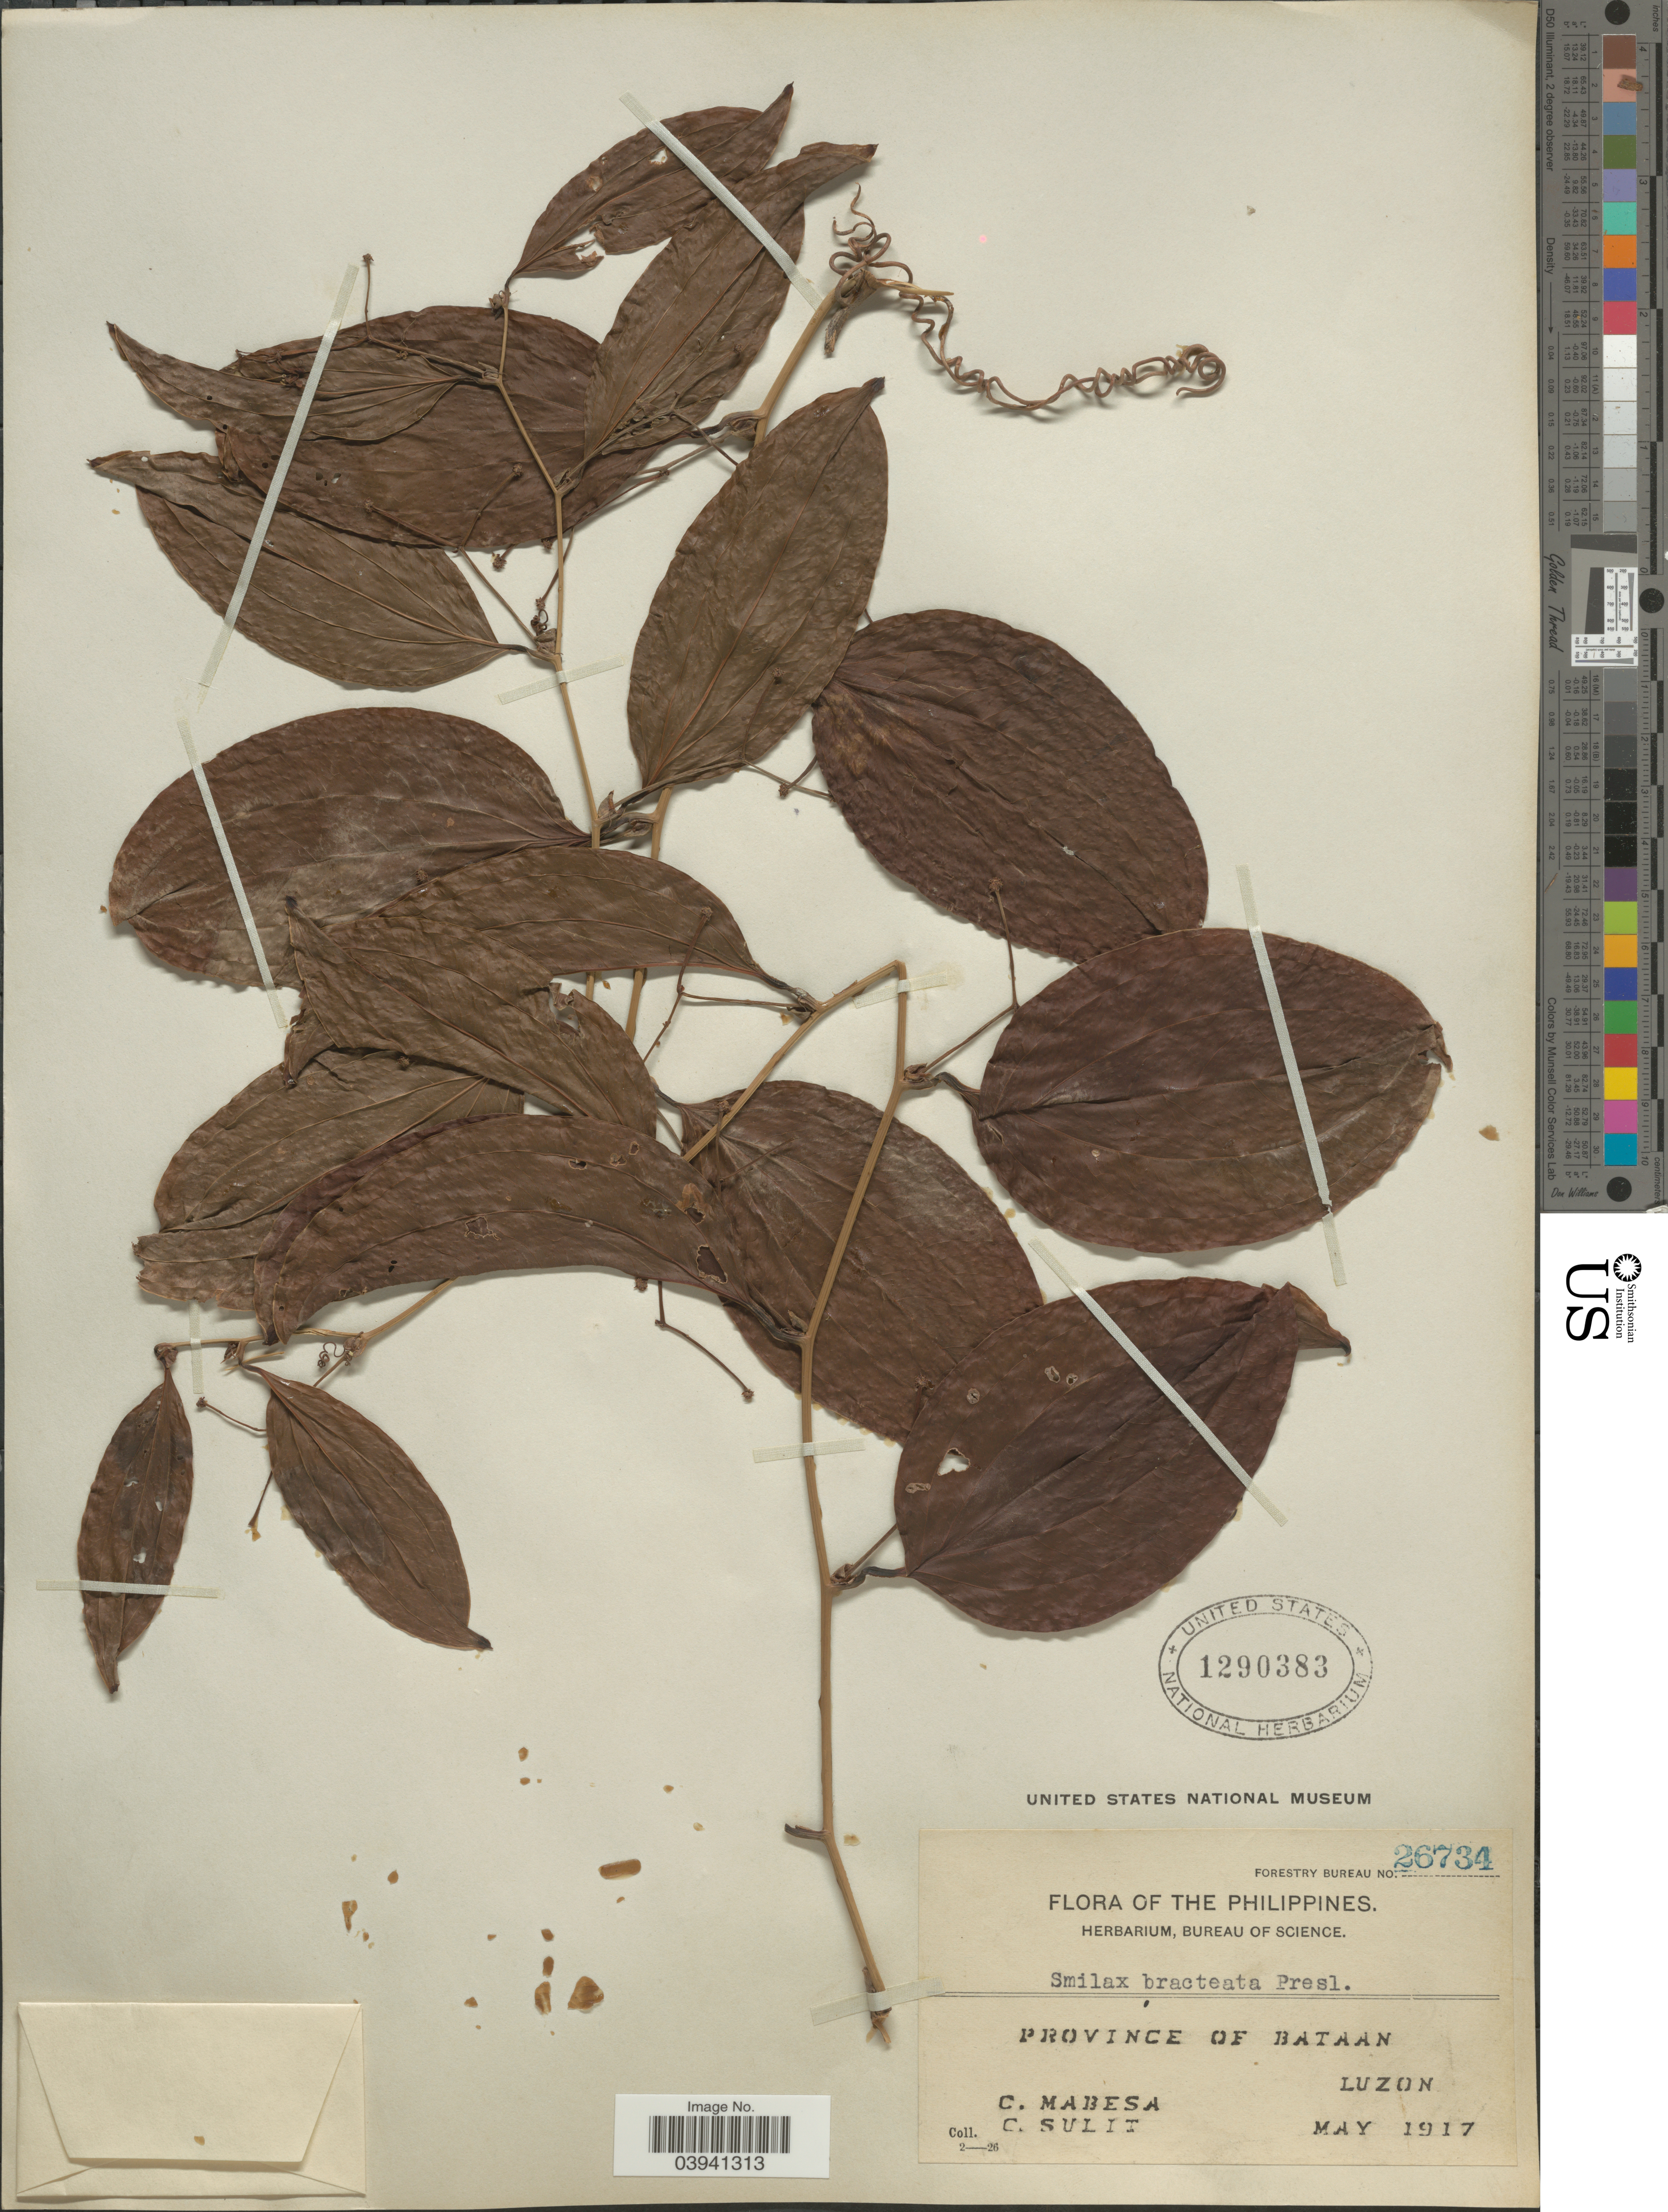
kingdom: Plantae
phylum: Tracheophyta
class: Liliopsida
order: Liliales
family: Smilacaceae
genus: Smilax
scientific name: Smilax bracteata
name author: C. Presl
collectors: C. Mabesa & C. Sulit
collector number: Forestry Bureau 26734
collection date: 1917-05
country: Philippines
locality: Province of Bataan, Luzon.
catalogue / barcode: US 1290383